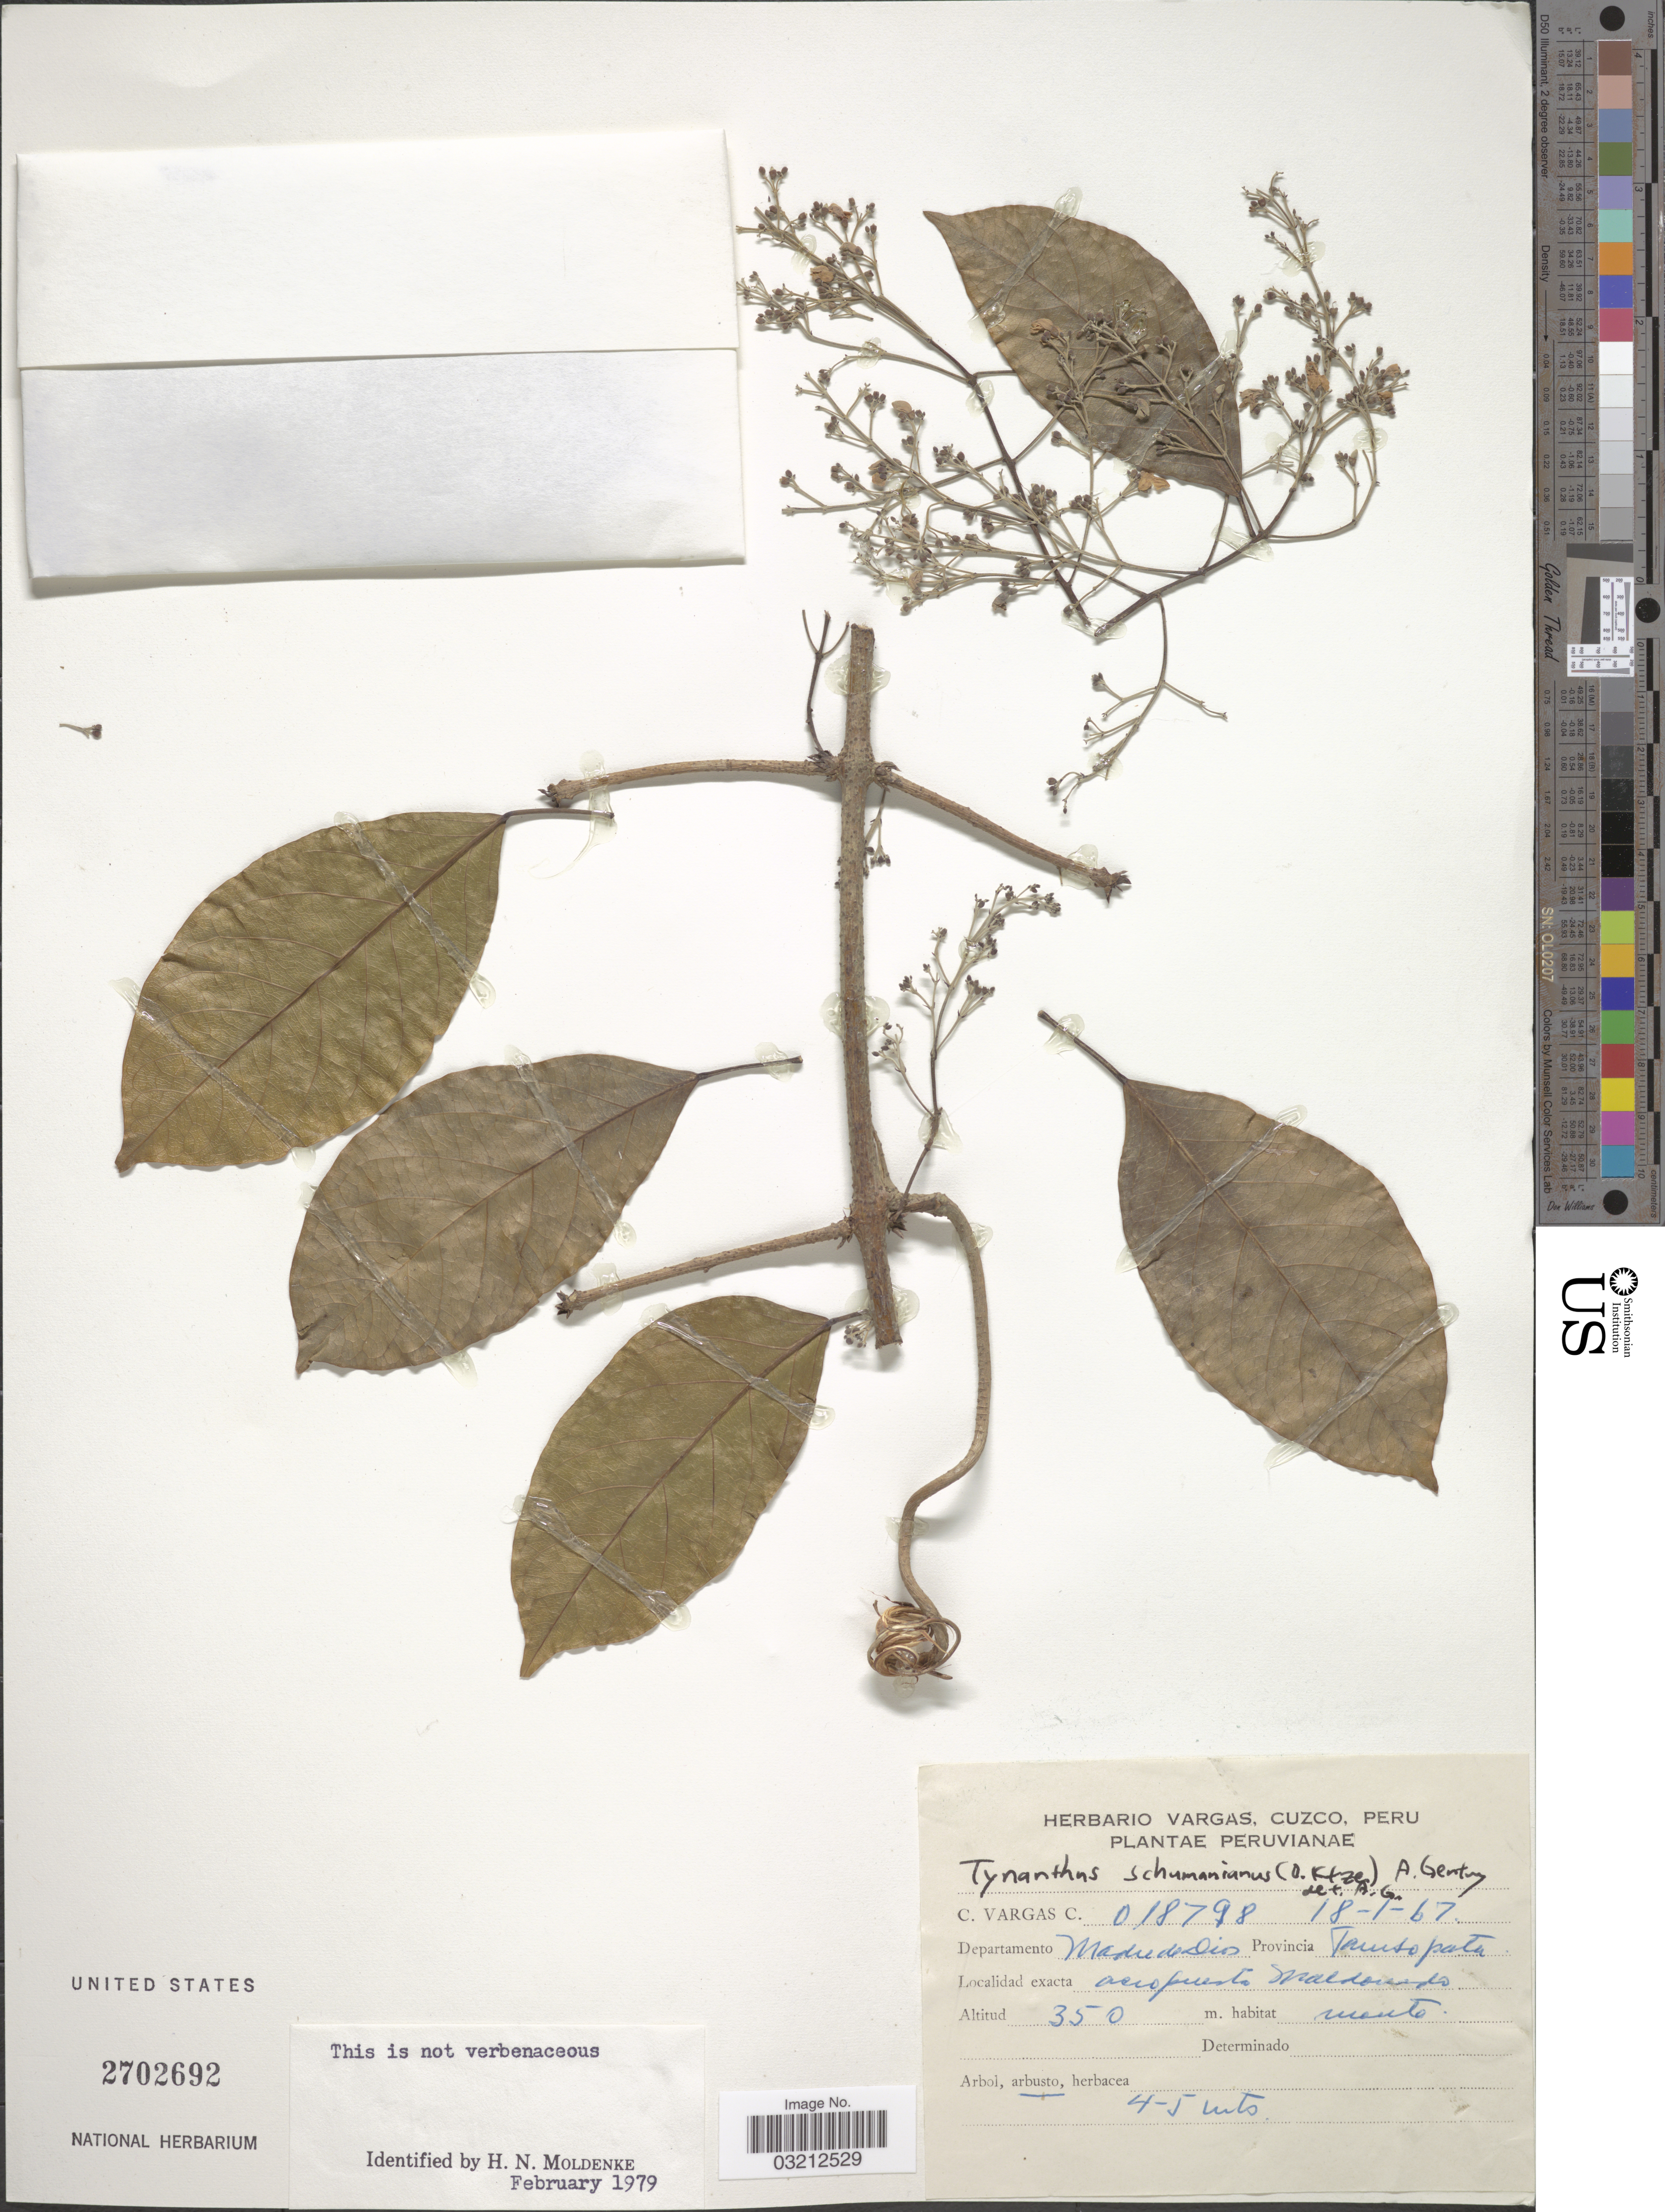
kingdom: Plantae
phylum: Tracheophyta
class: Magnoliopsida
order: Lamiales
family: Bignoniaceae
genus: Tynanthus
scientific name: Tynanthus schumannianus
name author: (Kuntze) A.H. Gentry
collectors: C. Vargas Calderón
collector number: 018798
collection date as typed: Transcribed d/m/y: 18/1/67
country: Peru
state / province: Madre de Dios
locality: Departamento Madre de Dios. Province Tambopata, aeropuesto Maldonado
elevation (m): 350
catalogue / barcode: US 2702692